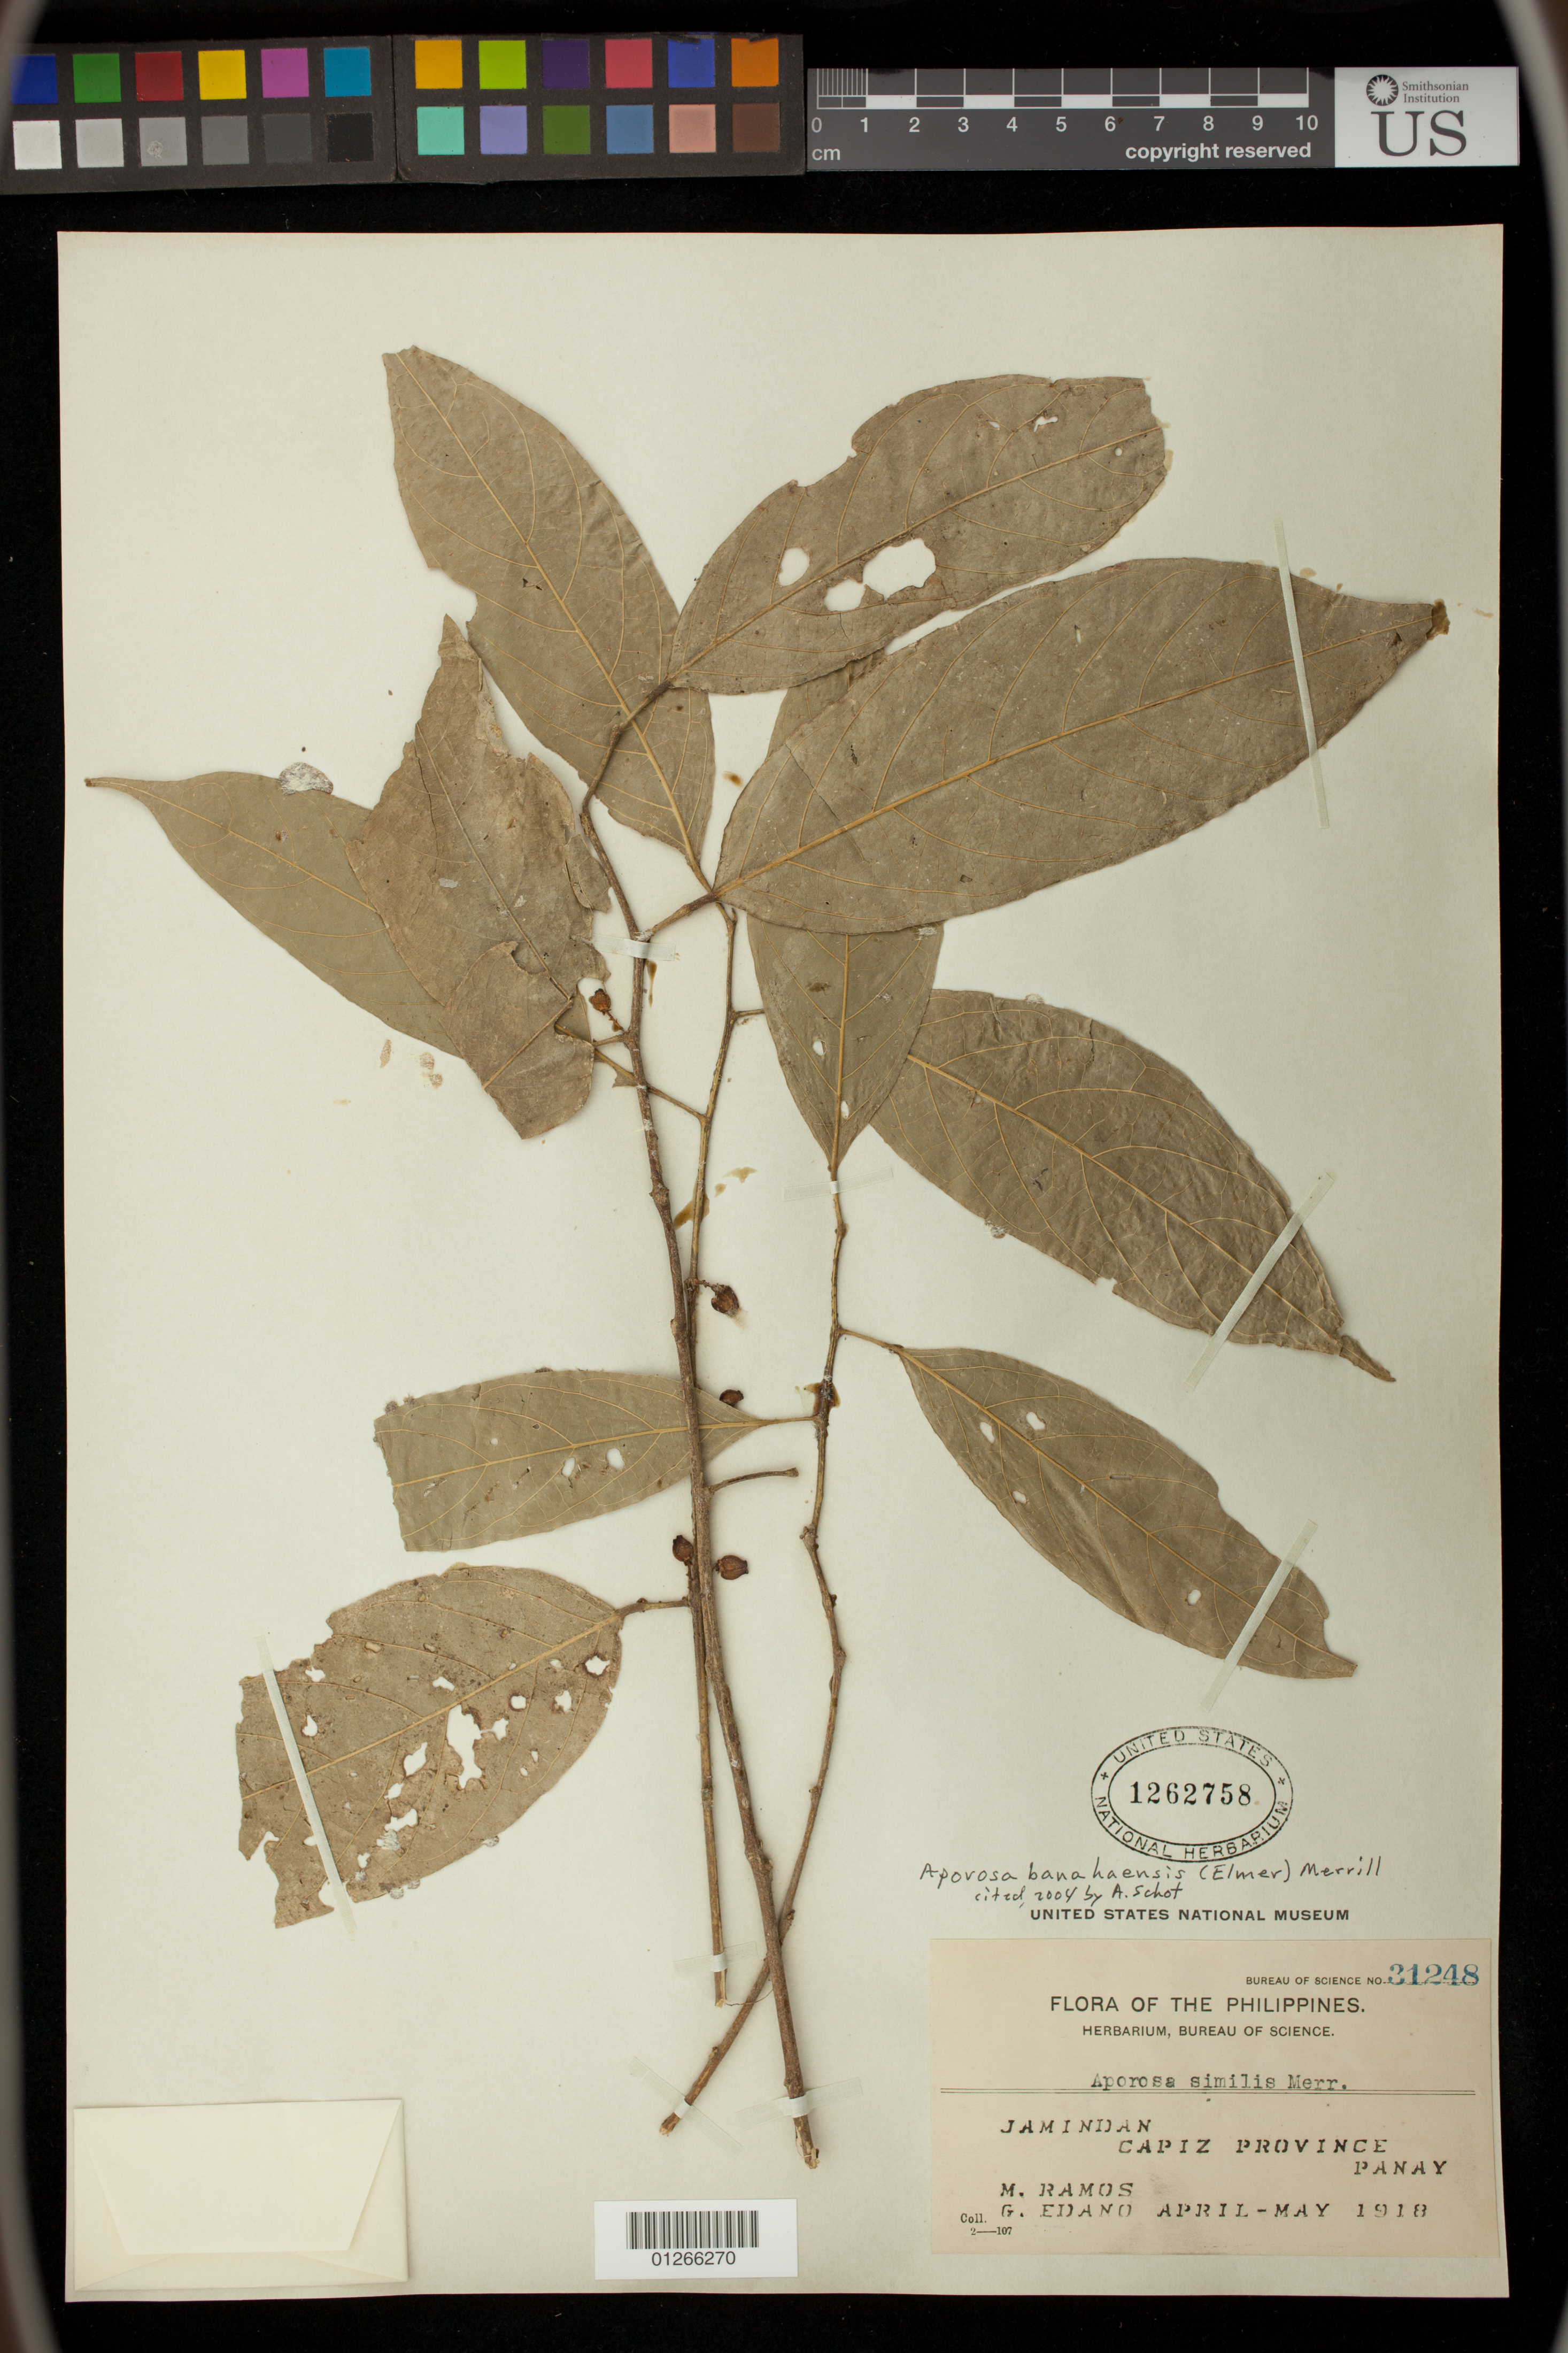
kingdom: Plantae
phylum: Tracheophyta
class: Magnoliopsida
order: Malpighiales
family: Phyllanthaceae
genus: Aporosa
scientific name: Aporosa banahaensis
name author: (Elmer) Merr.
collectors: M. Ramos & G. Edaño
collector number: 31248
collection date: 1918-04/1918-05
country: Philippines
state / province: Western Visayas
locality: Jamindan, Capiz Province, Panay